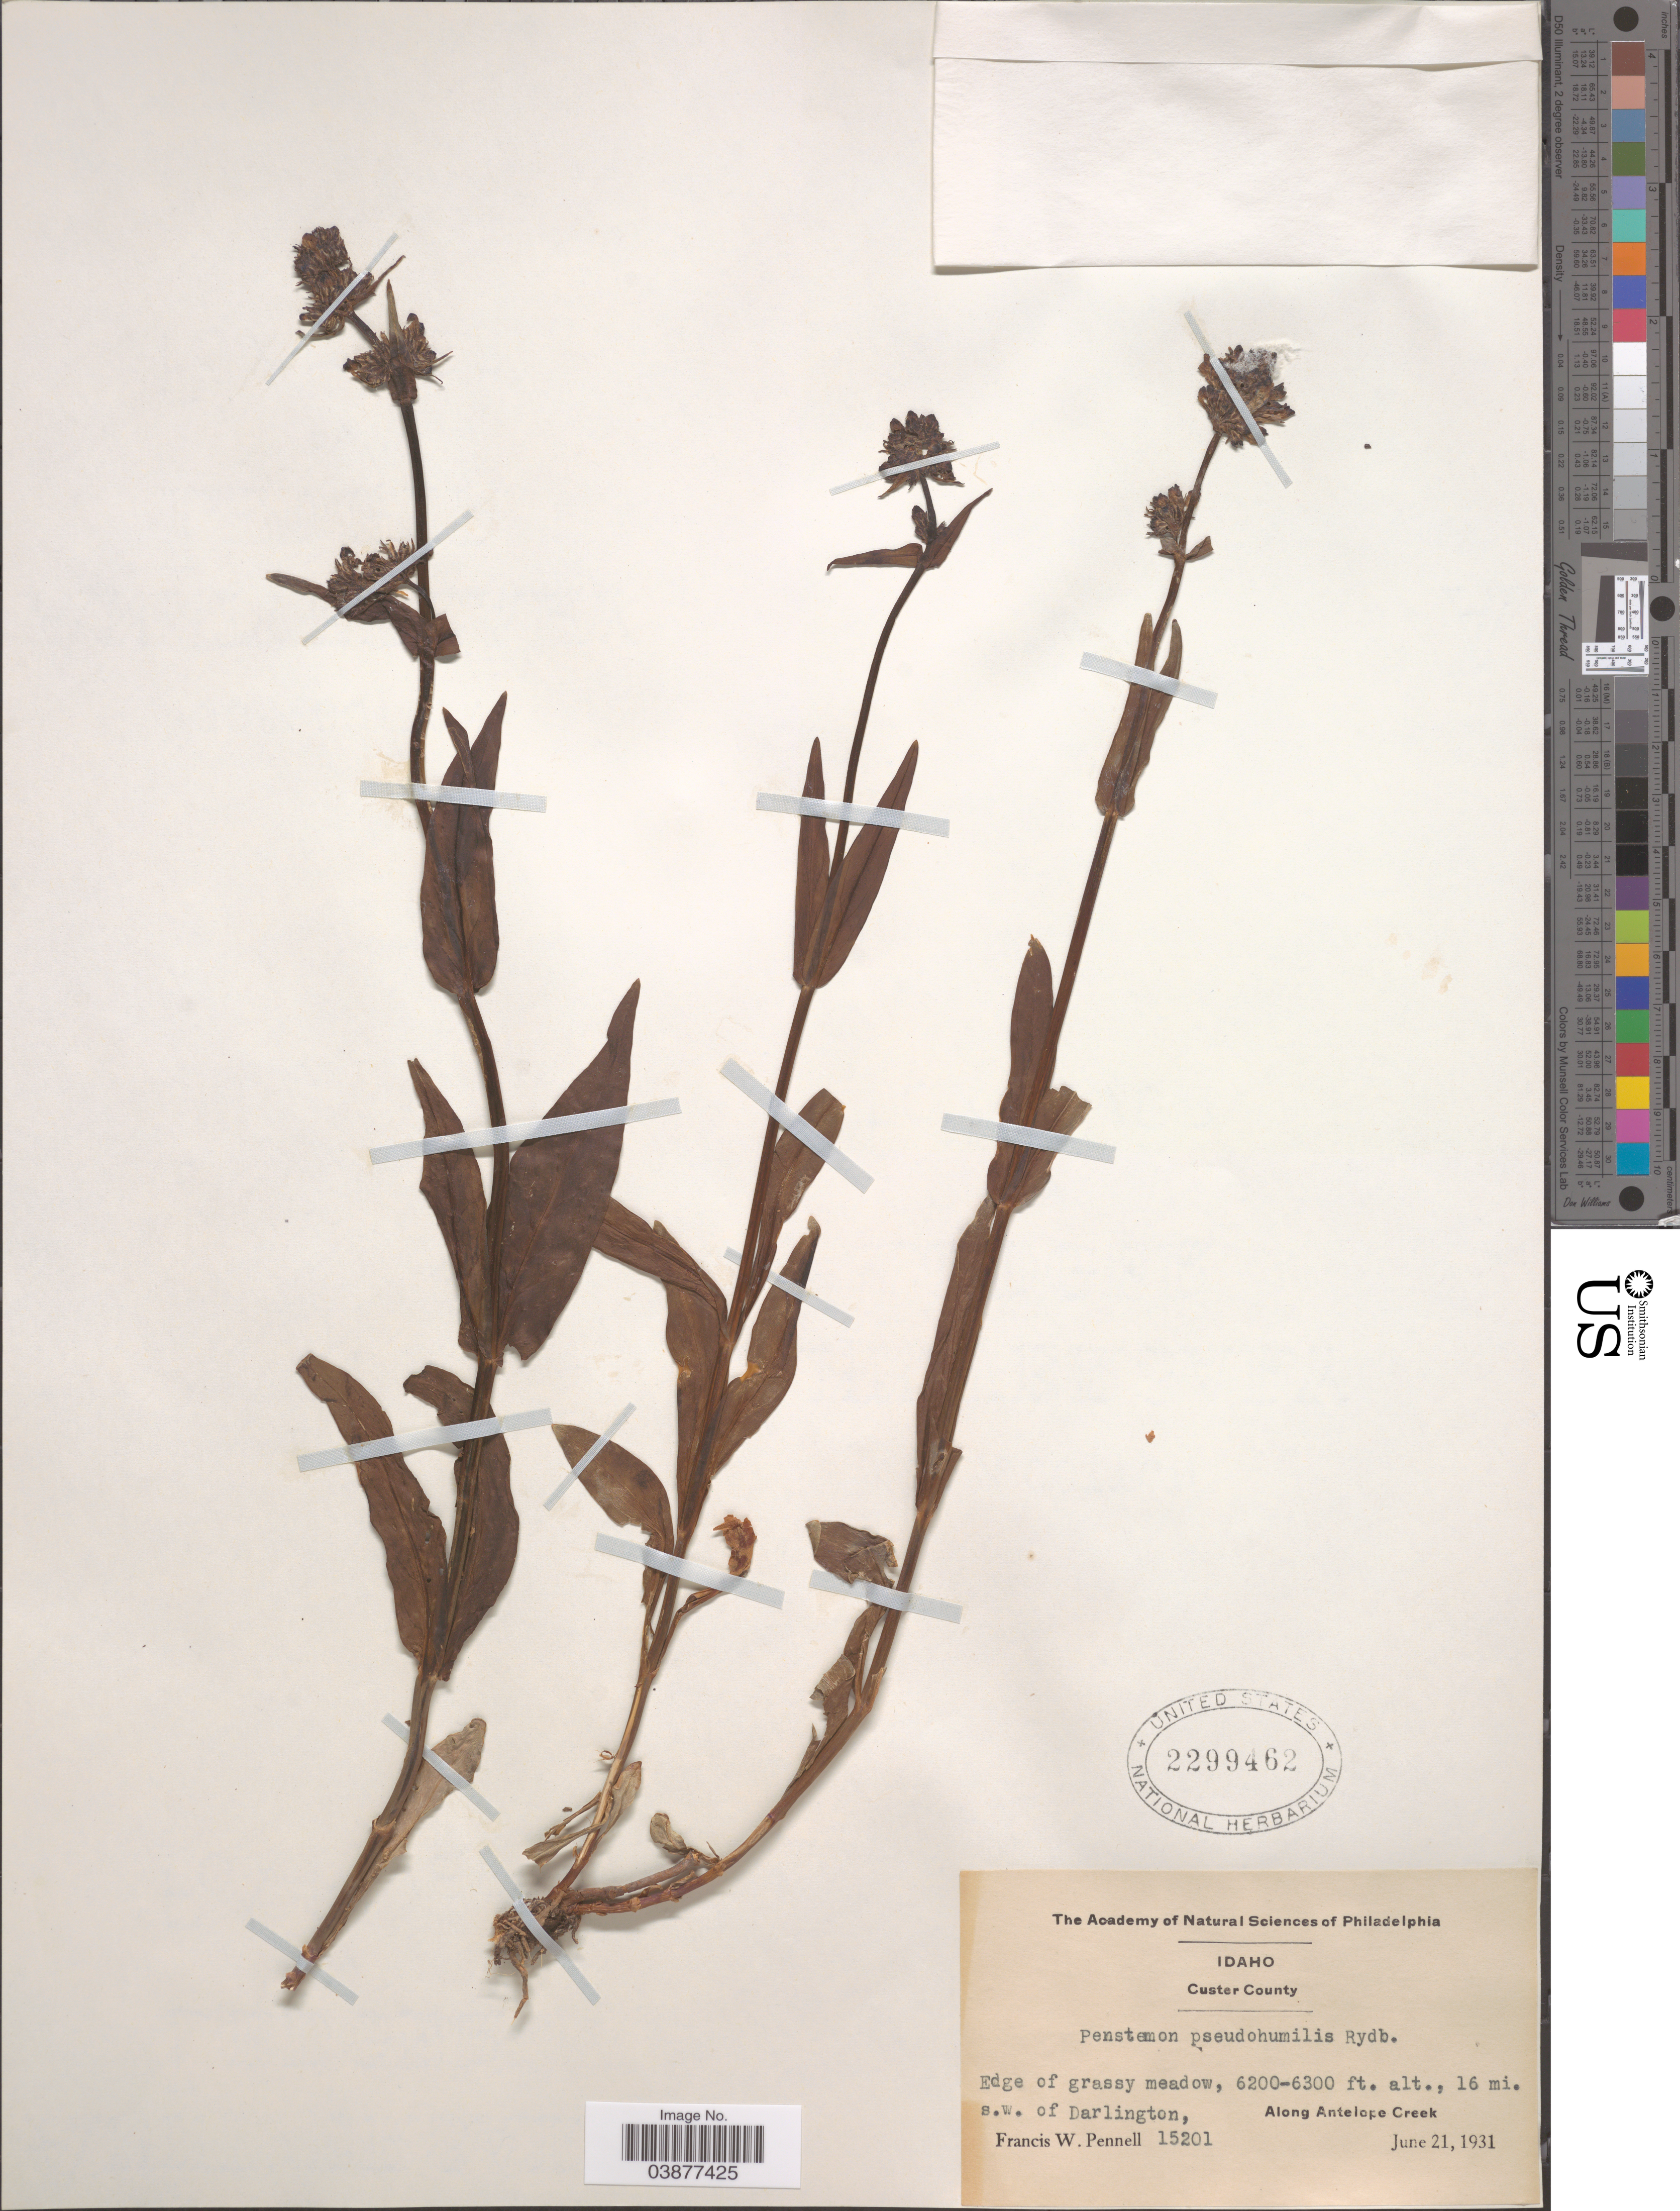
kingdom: Plantae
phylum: Tracheophyta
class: Magnoliopsida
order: Lamiales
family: Plantaginaceae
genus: Penstemon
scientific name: Penstemon pseudohumilis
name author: Rydb.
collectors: F. W. Pennell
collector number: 15201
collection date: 1931-06-21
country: United States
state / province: Idaho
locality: Custer County. 16 mi. s.w. of Darlington, Along Antelope Creek.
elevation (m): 1890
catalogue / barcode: US 2299462